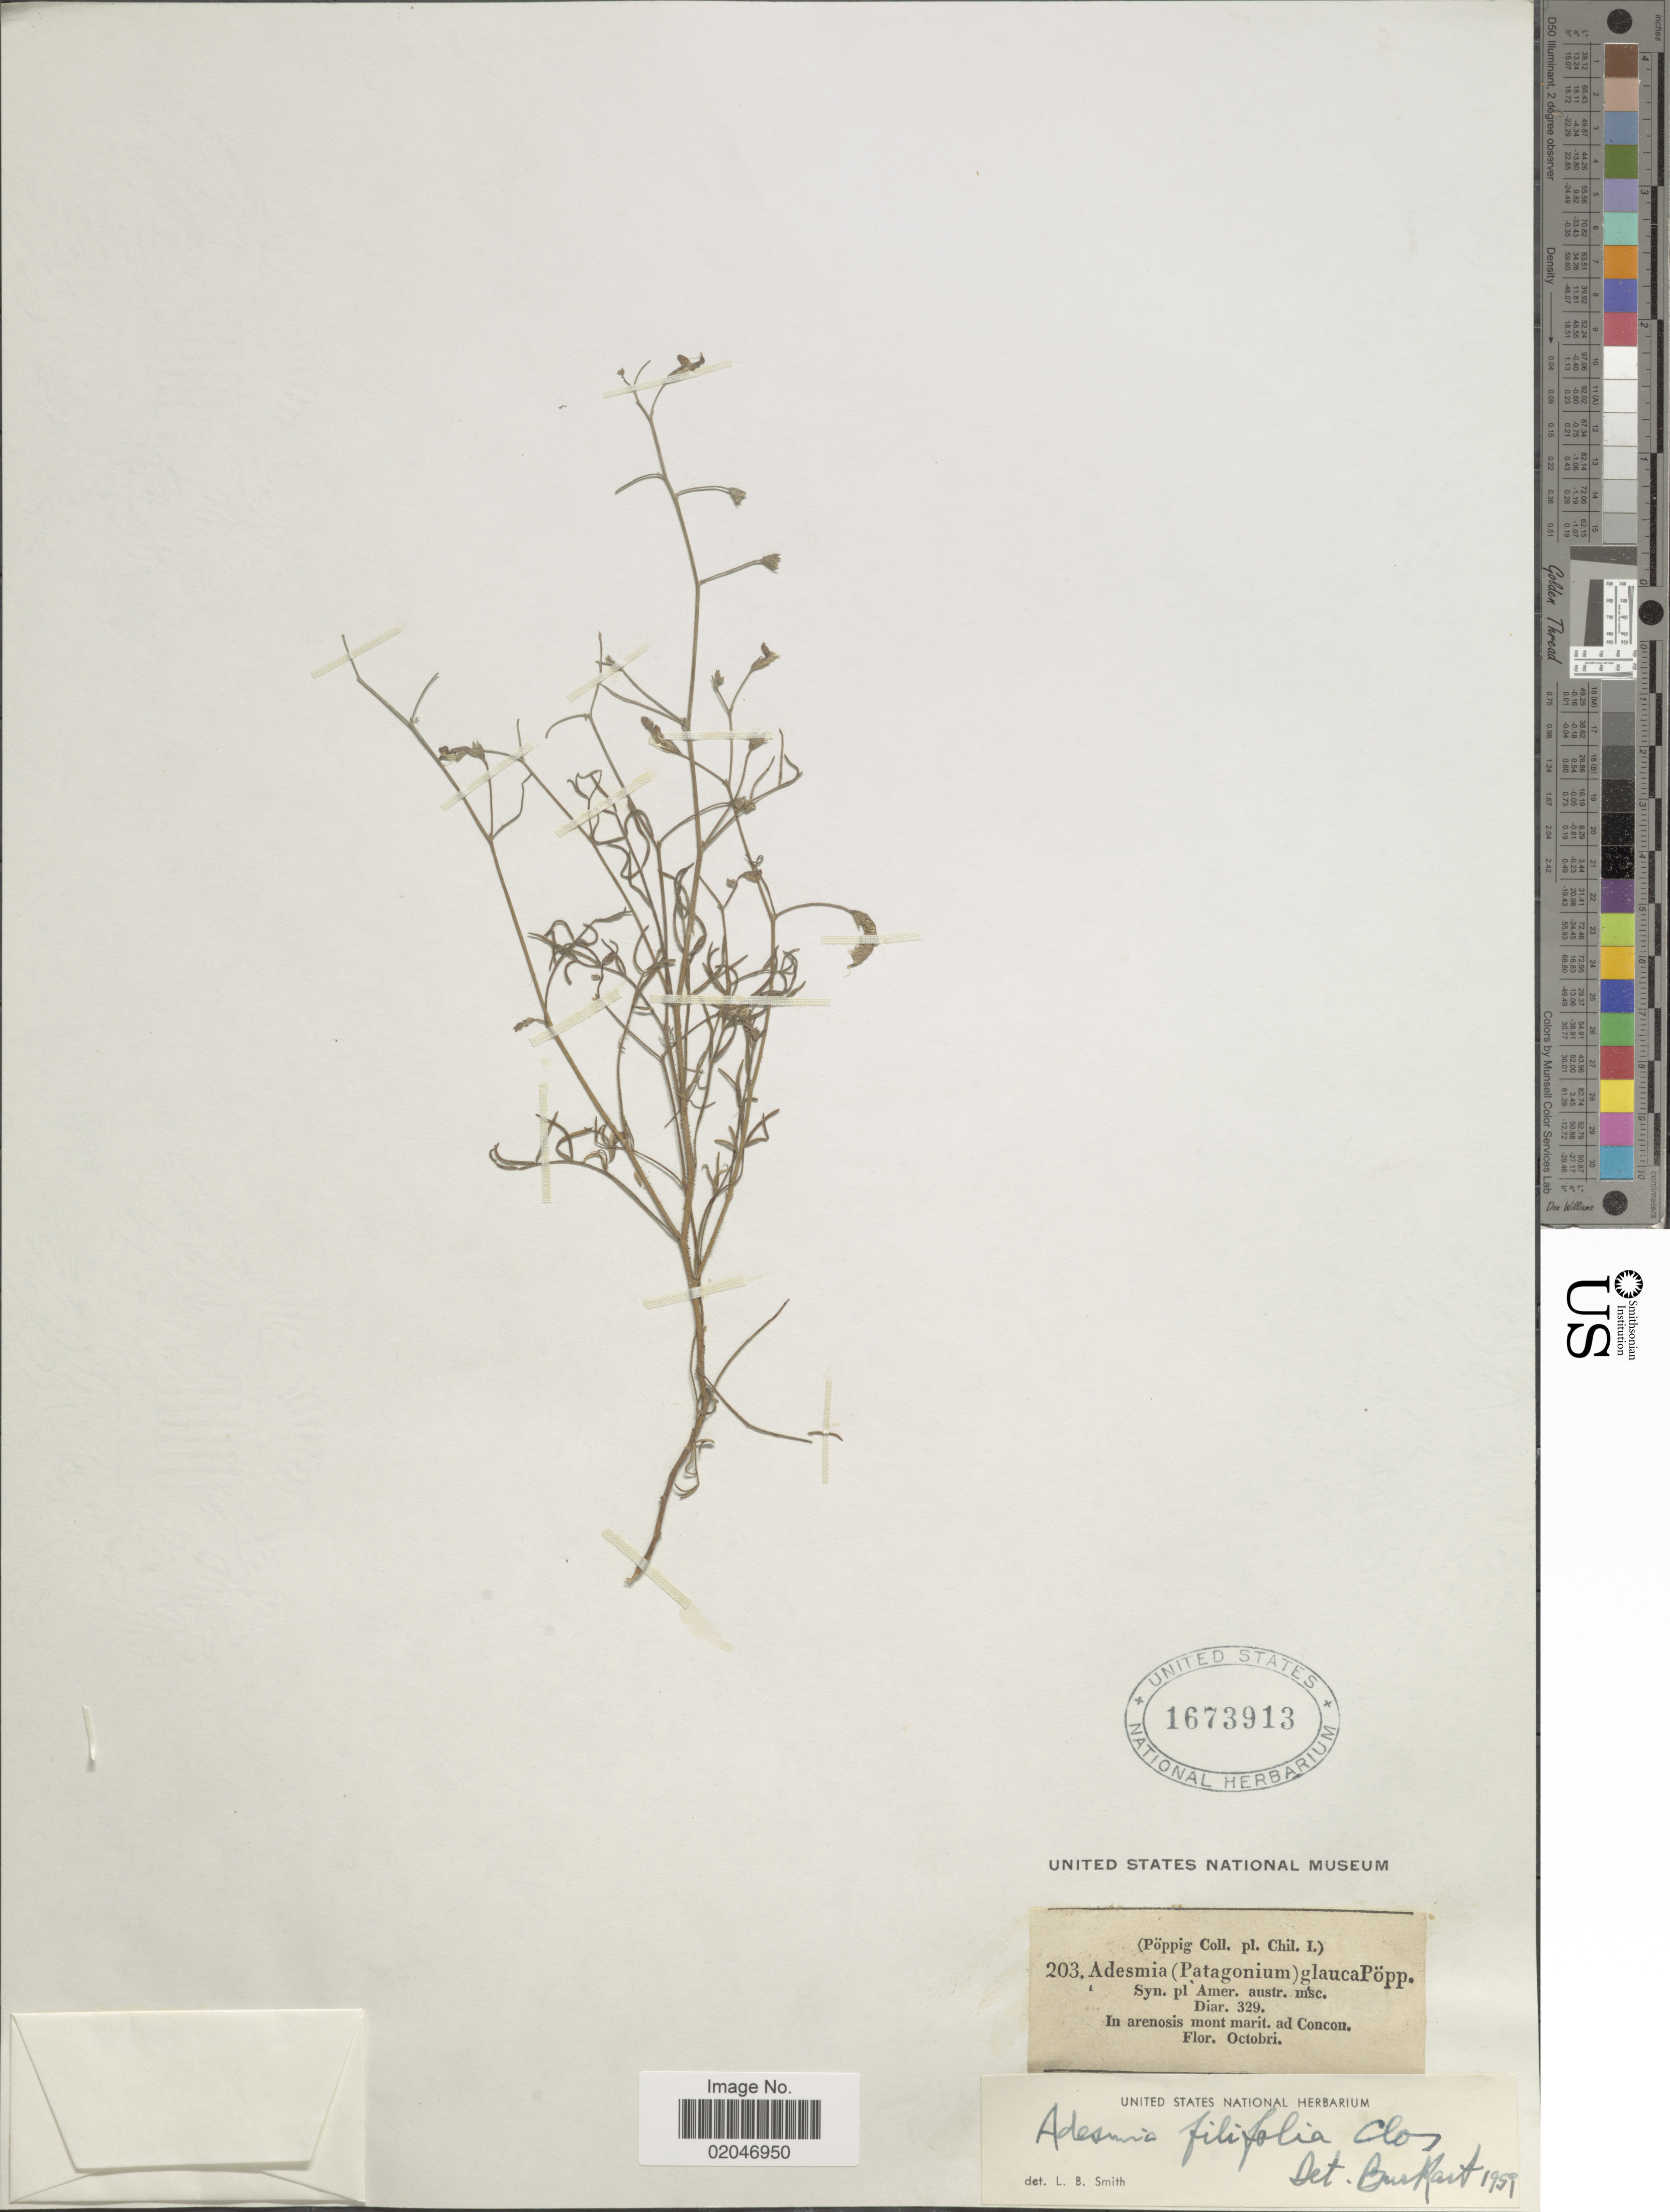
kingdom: Plantae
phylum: Tracheophyta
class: Magnoliopsida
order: Fabales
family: Fabaceae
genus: Adesmia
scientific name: Adesmia filifolia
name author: Clos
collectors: -. Poppig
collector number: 203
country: Chile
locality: Pl. Chil. I., in arenosis mont marit. ad Concon.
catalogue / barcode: US 1673913